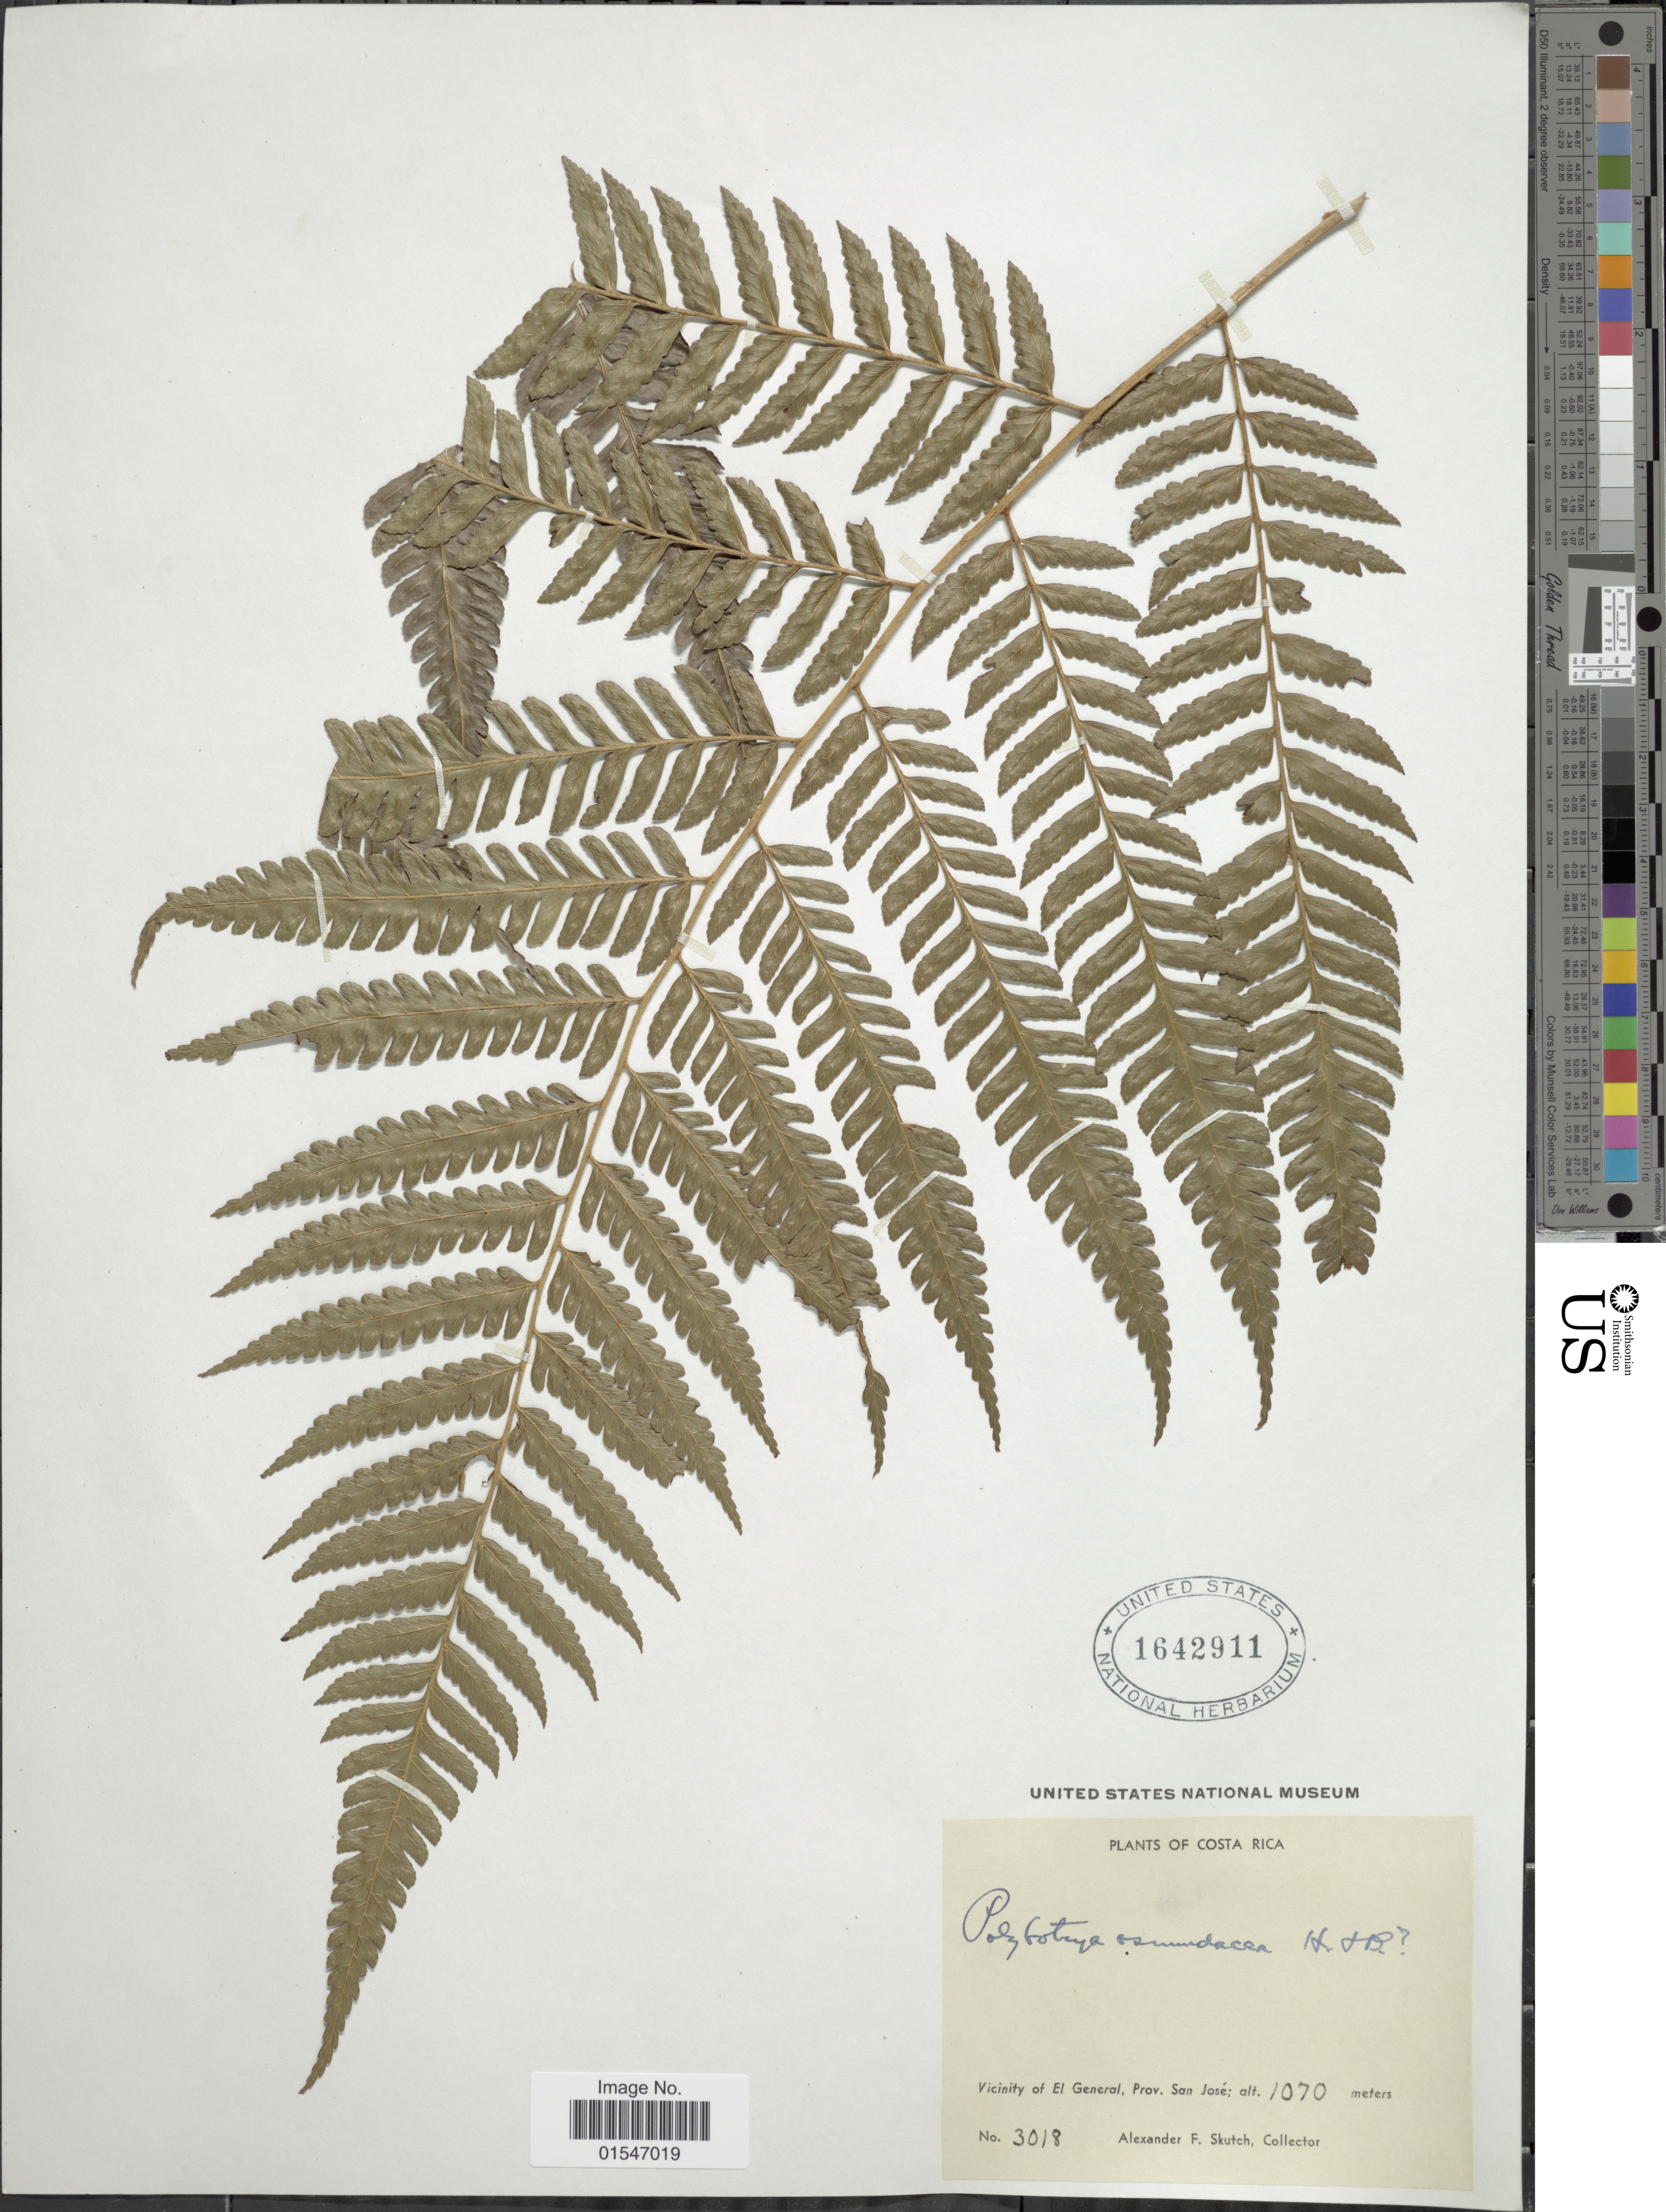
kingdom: Plantae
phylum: Tracheophyta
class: Polypodiopsida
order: Polypodiales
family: Dryopteridaceae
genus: Polybotrya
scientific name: Polybotrya osmundacea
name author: Humb. & Bonpl. ex Willd.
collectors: A. F. Skutch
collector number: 3018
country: Costa Rica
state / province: San José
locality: Costa Rica. Vicinity of El General, Prov. San Jose.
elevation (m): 1070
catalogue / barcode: US 1642911